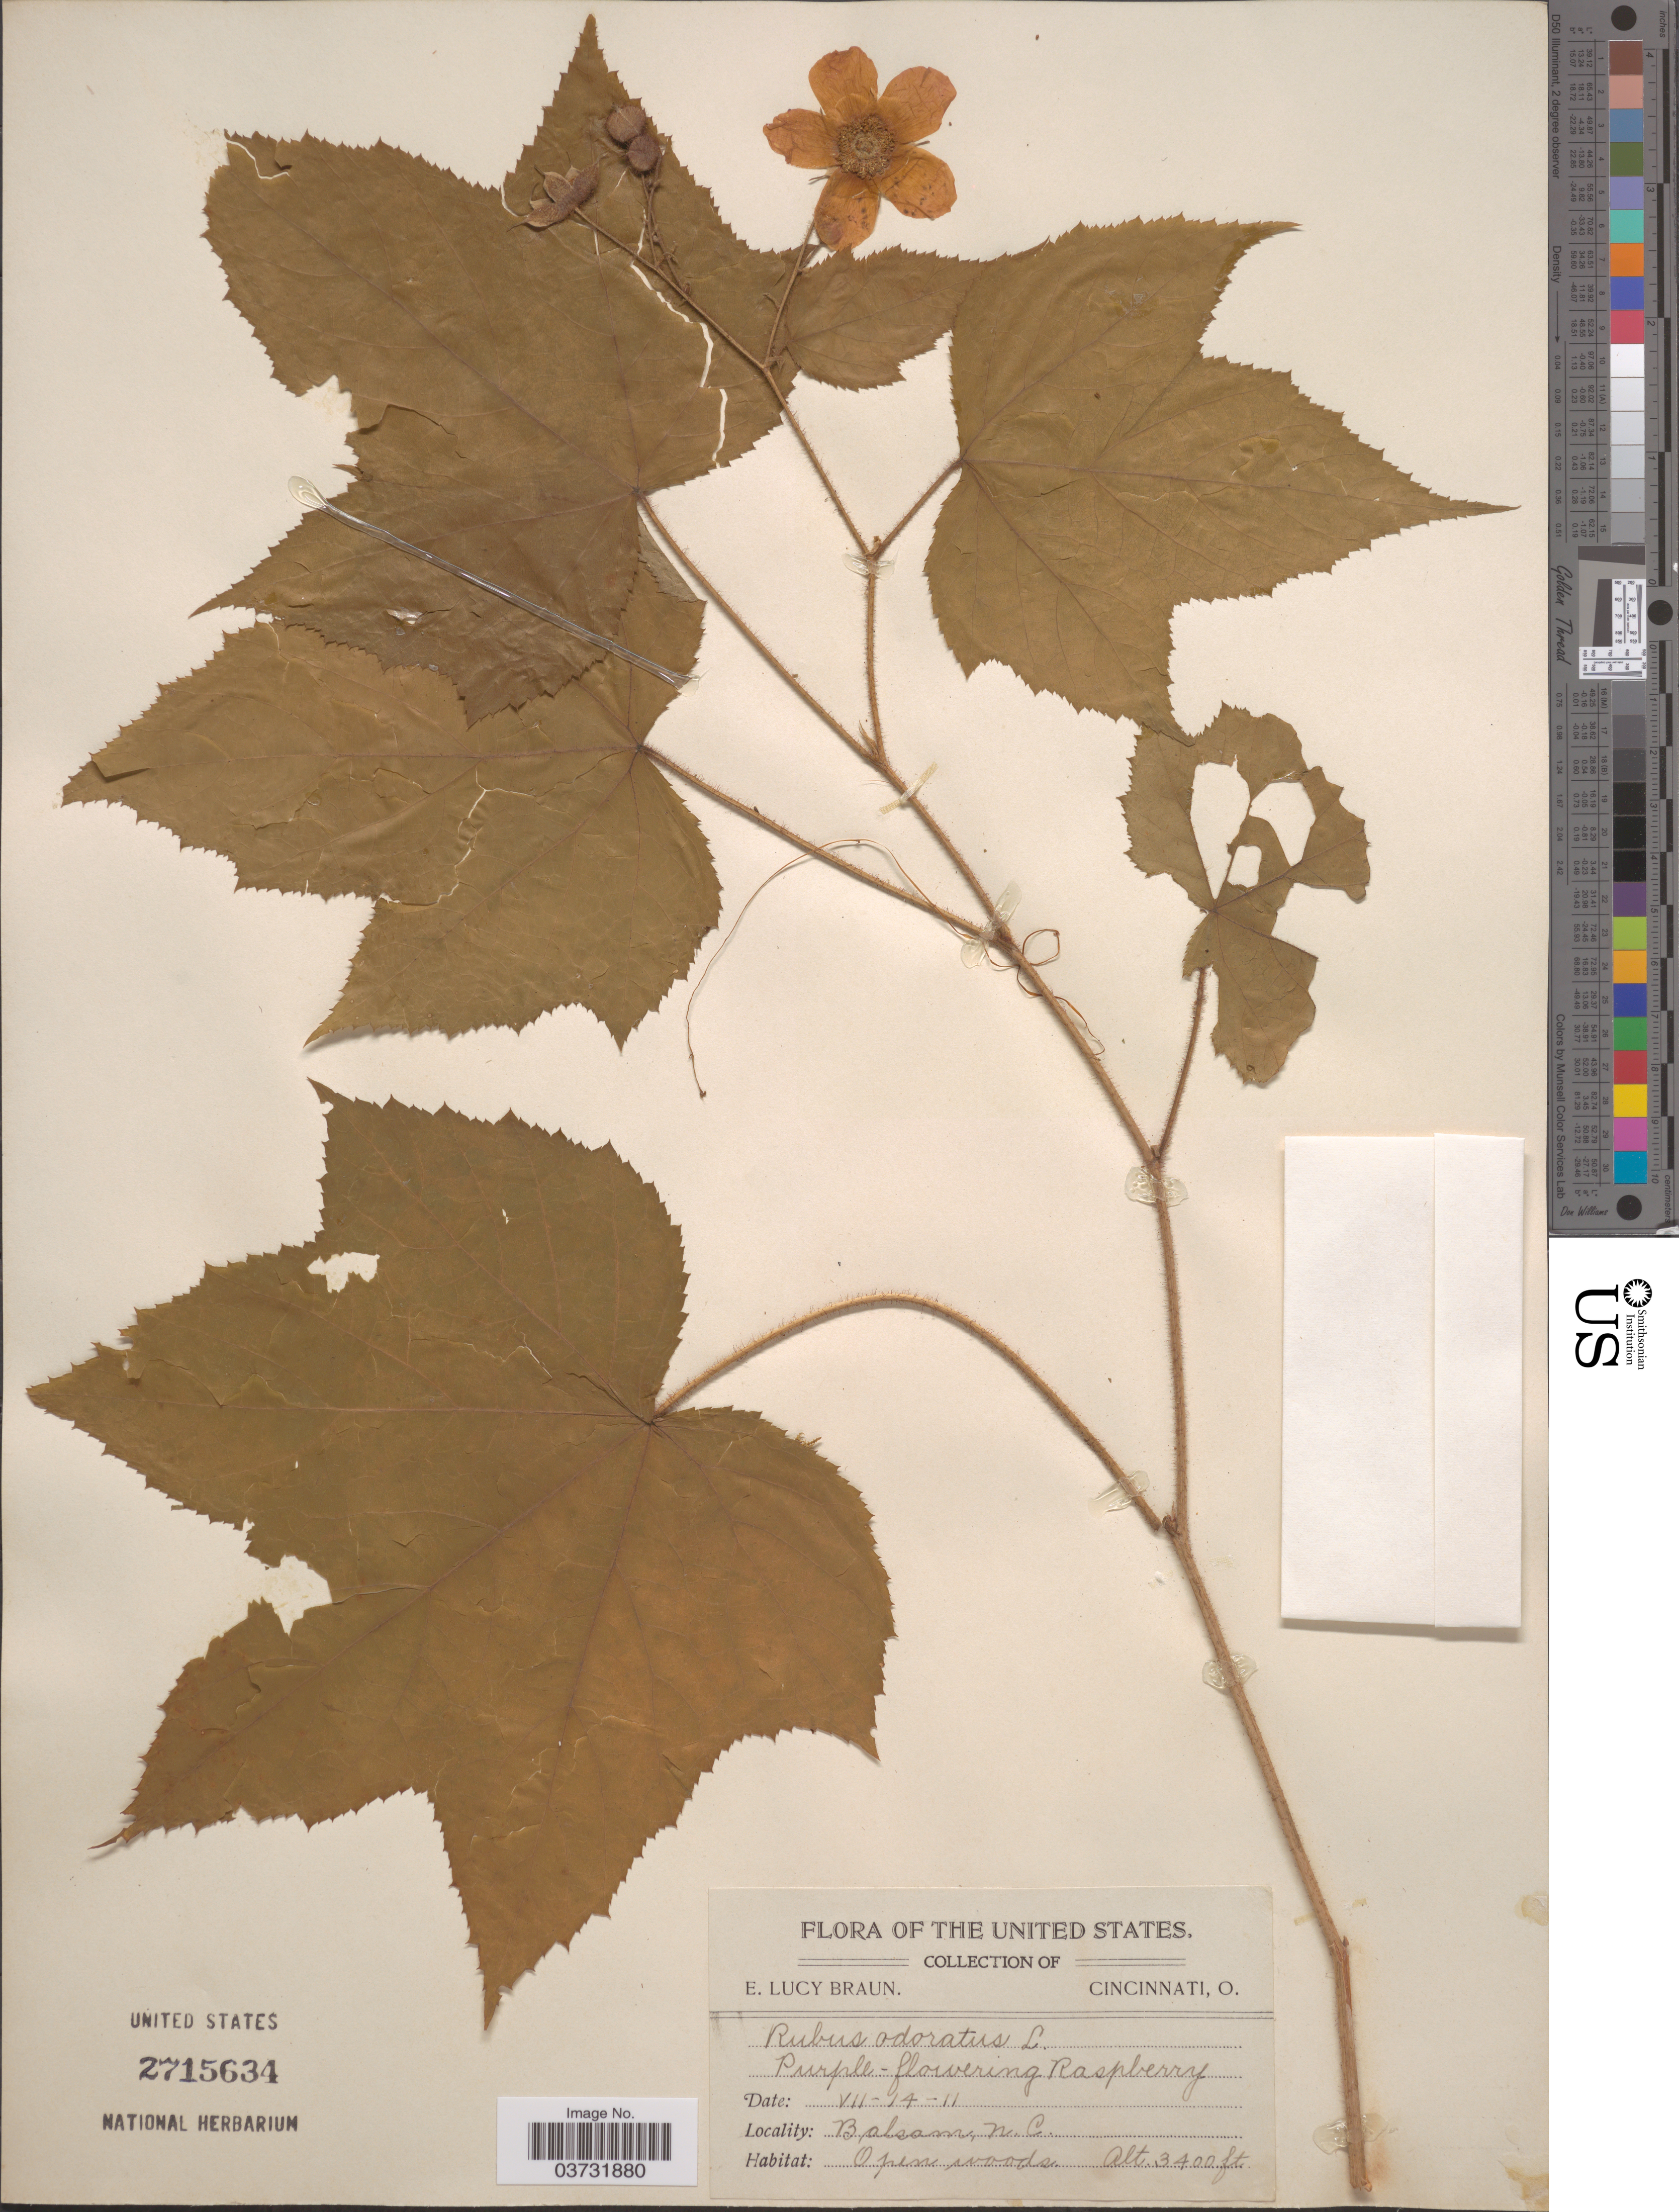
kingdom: Plantae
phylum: Tracheophyta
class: Magnoliopsida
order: Rosales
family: Rosaceae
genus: Rubus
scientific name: Rubus odoratus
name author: L.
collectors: E. L. Braun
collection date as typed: Transcribed d/m/y: 14/7/11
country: United States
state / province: North Carolina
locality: Balsam.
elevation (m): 1036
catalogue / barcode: US 2715634